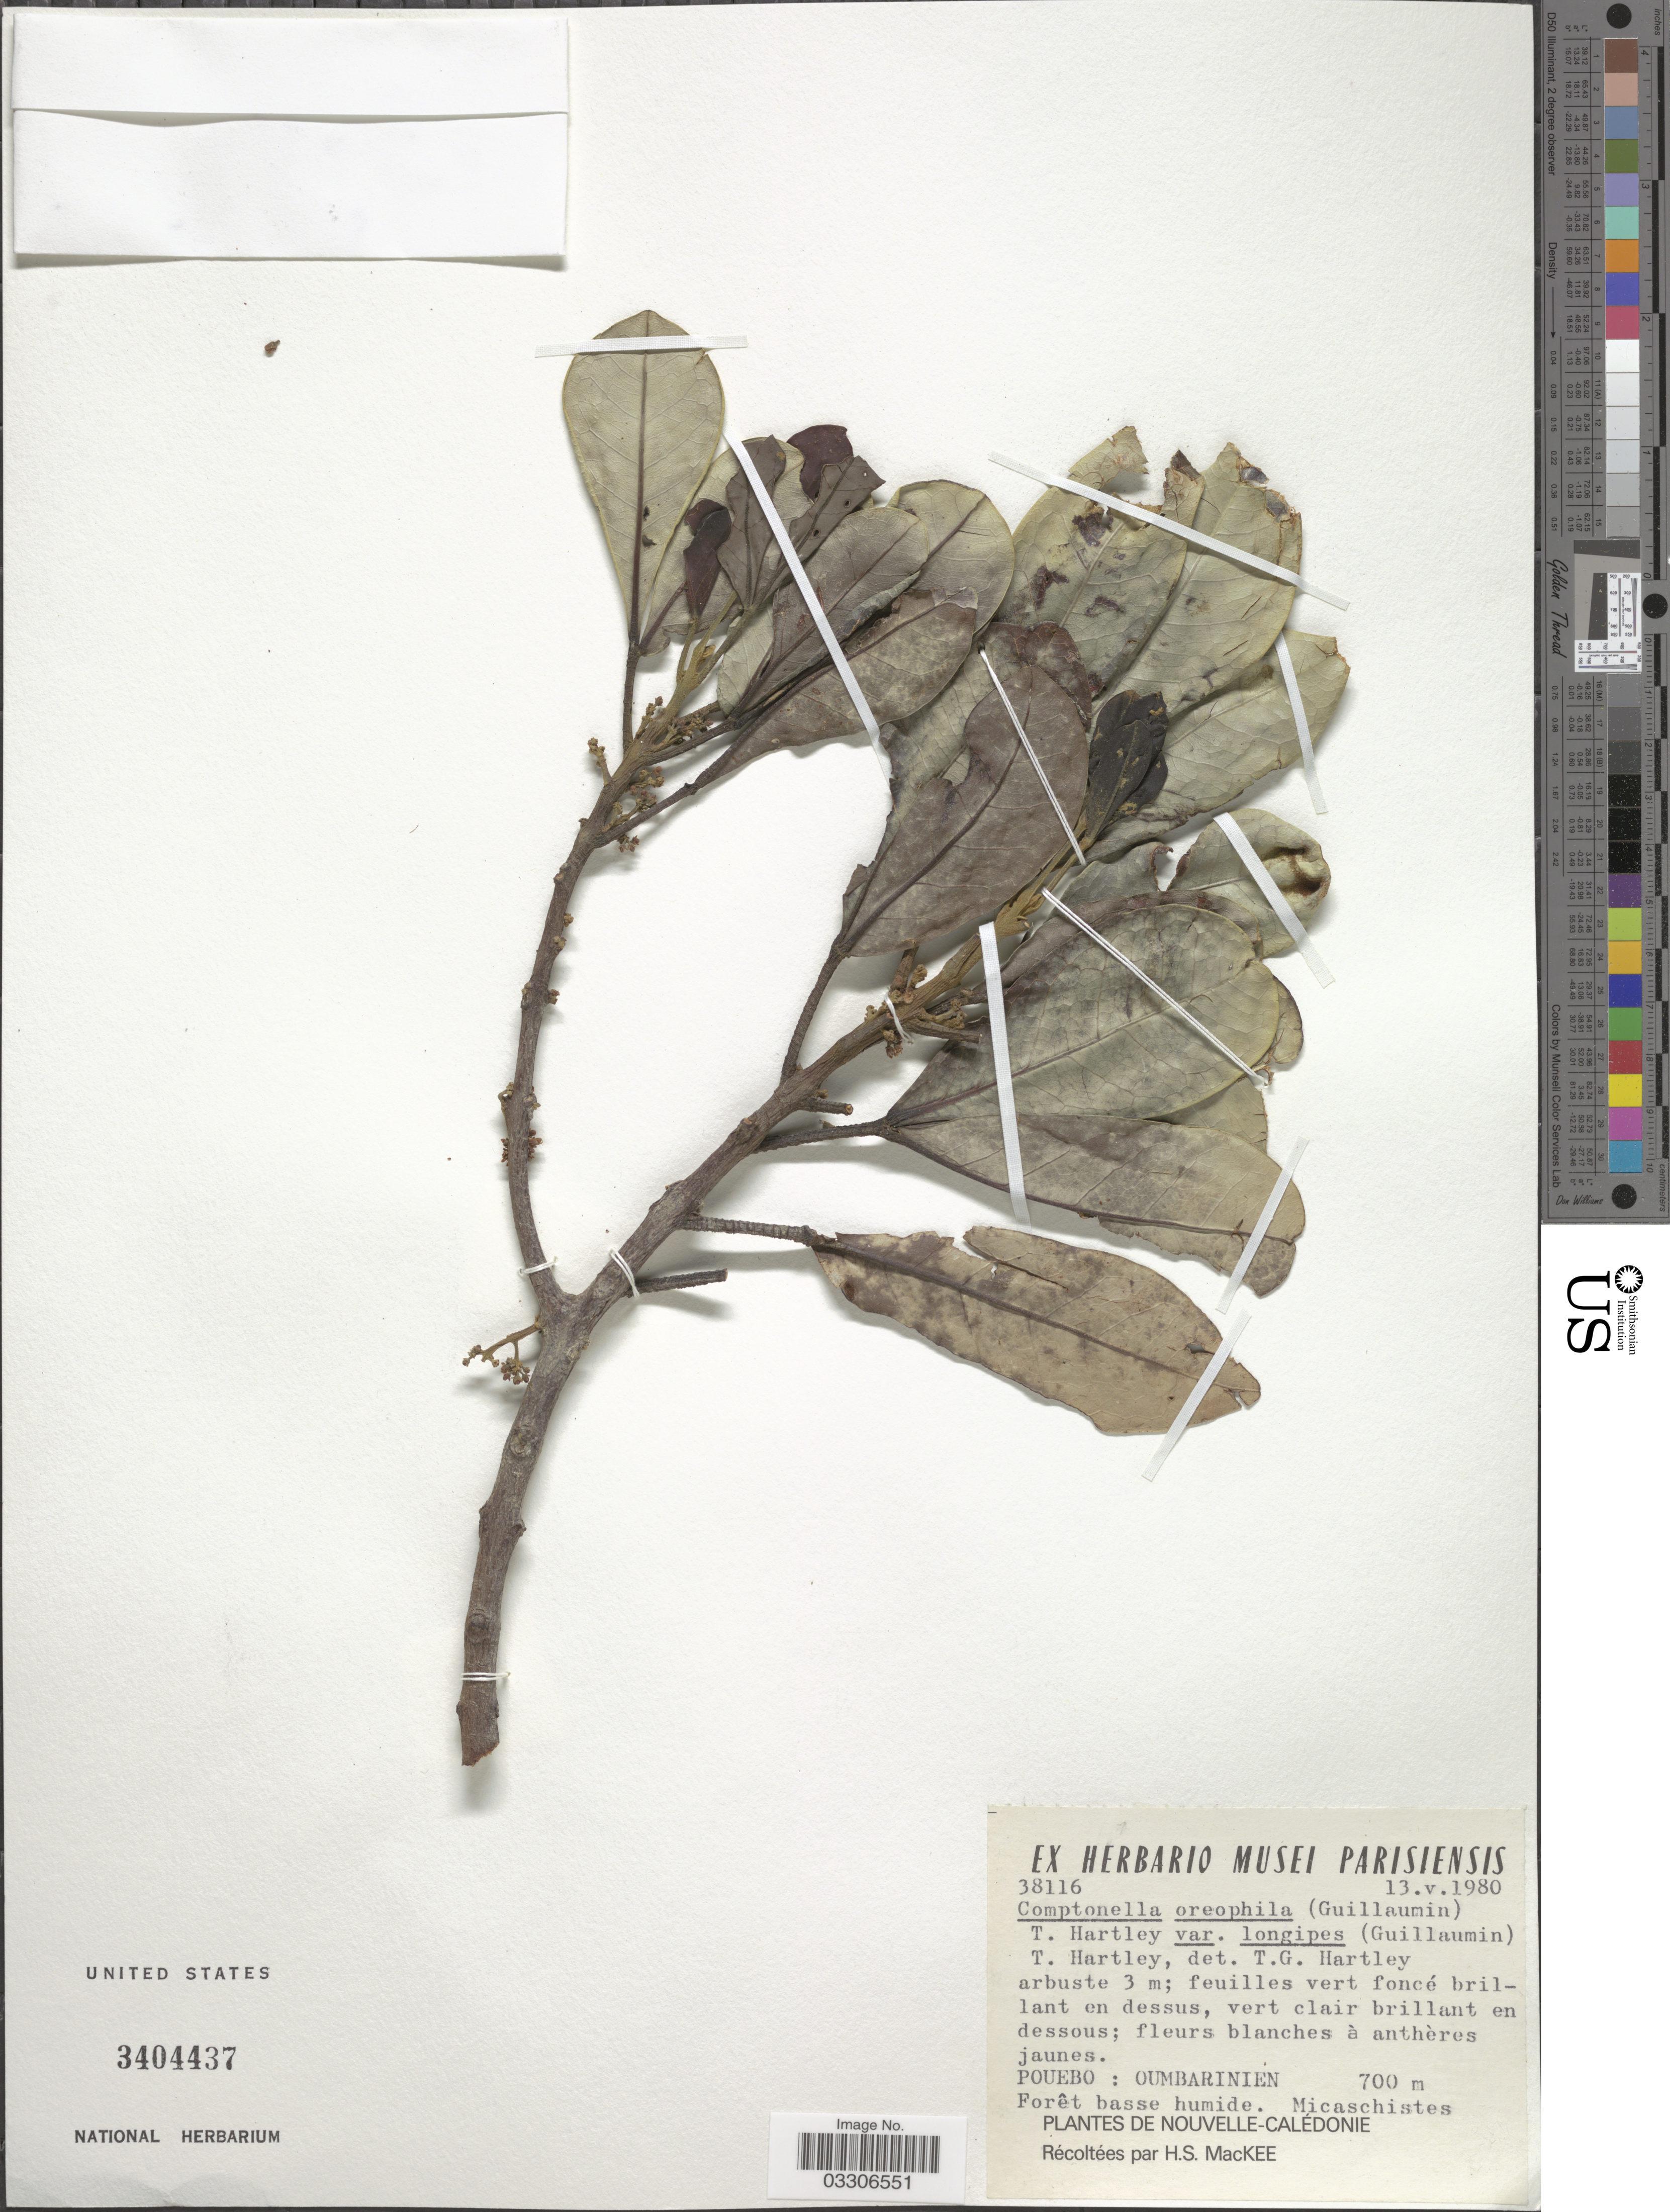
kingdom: Plantae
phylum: Tracheophyta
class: Magnoliopsida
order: Sapindales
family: Rutaceae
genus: Comptonella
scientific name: Comptonella oreophila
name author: (Guillaumin) T.G. Hartley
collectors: H. S. MacKee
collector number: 38116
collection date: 1980-05-13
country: New Caledonia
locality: Pouebo: Oumbarinien. Nouvelle-Calédonie.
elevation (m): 700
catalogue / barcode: US 3404437